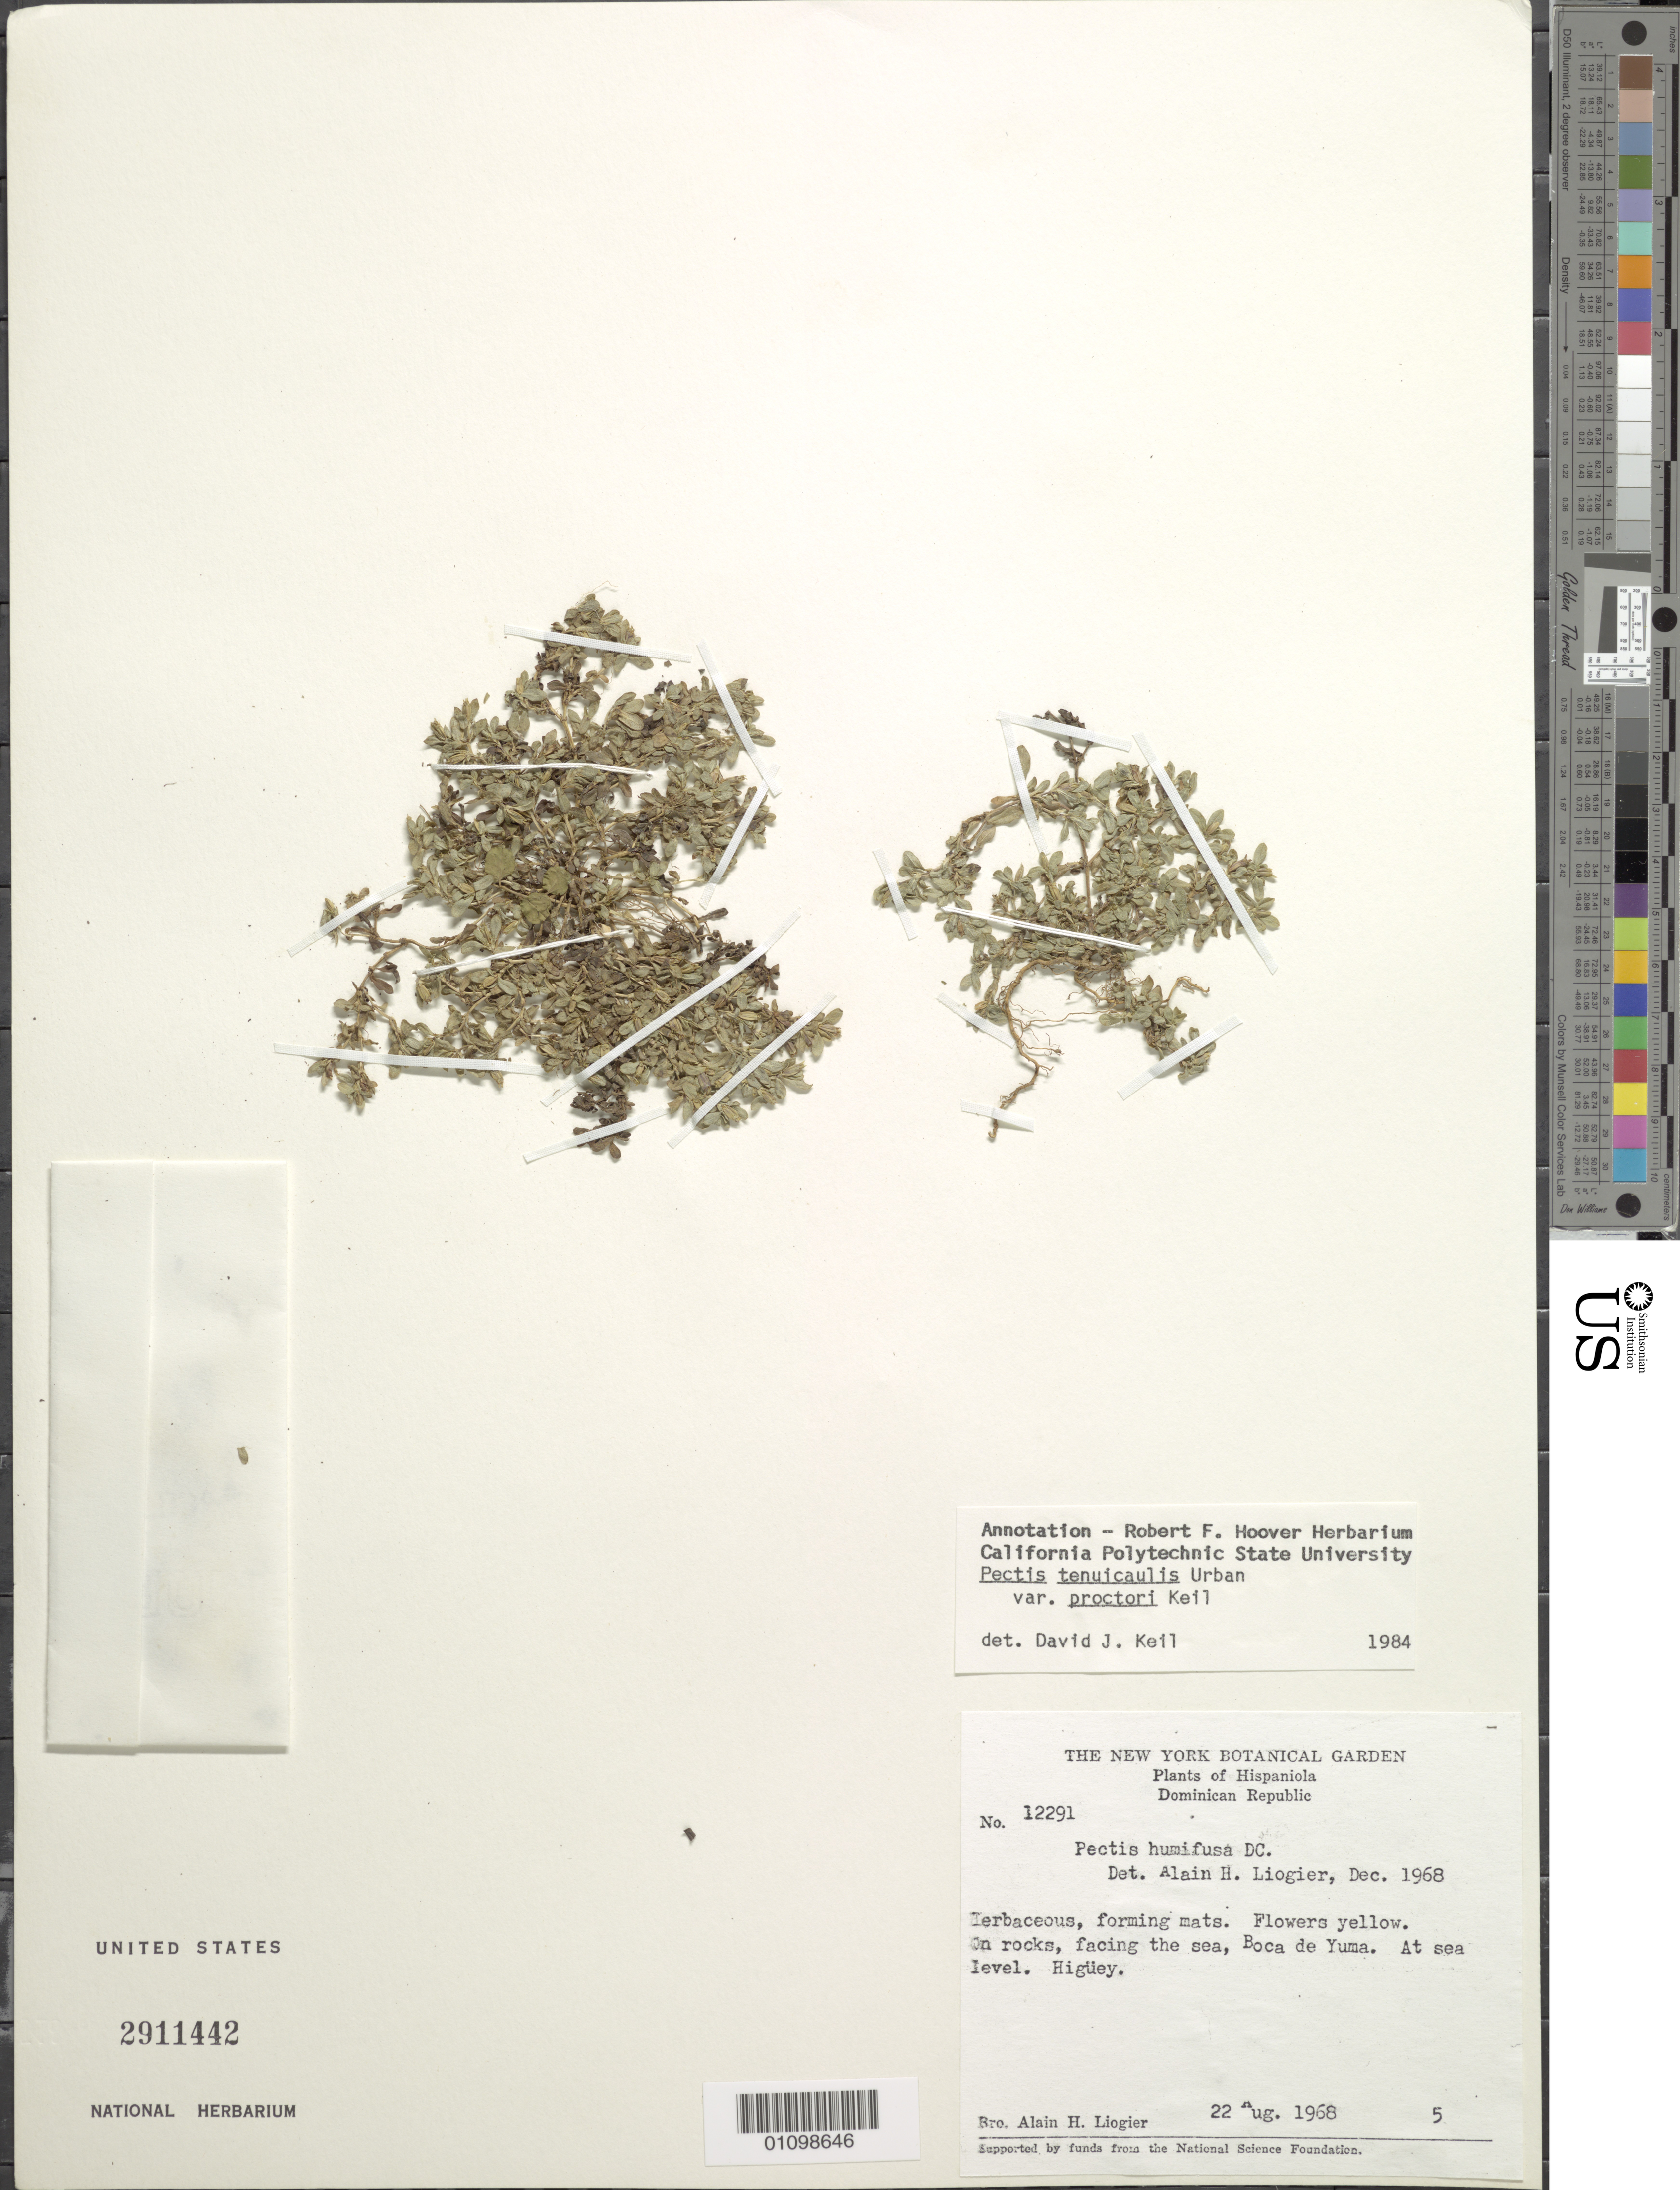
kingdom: Plantae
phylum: Tracheophyta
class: Magnoliopsida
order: Asterales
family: Asteraceae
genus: Pectis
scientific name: Pectis tenuicaulis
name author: Urb.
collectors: A. H. Liogier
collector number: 12291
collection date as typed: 22 Aug 1968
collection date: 1968-08-22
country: Dominican Republic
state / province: La Altagracía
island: Hispaniola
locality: On rocks, facing the sea, Boca de Yuma. At sea level. Higuey.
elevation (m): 0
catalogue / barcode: US 2911442